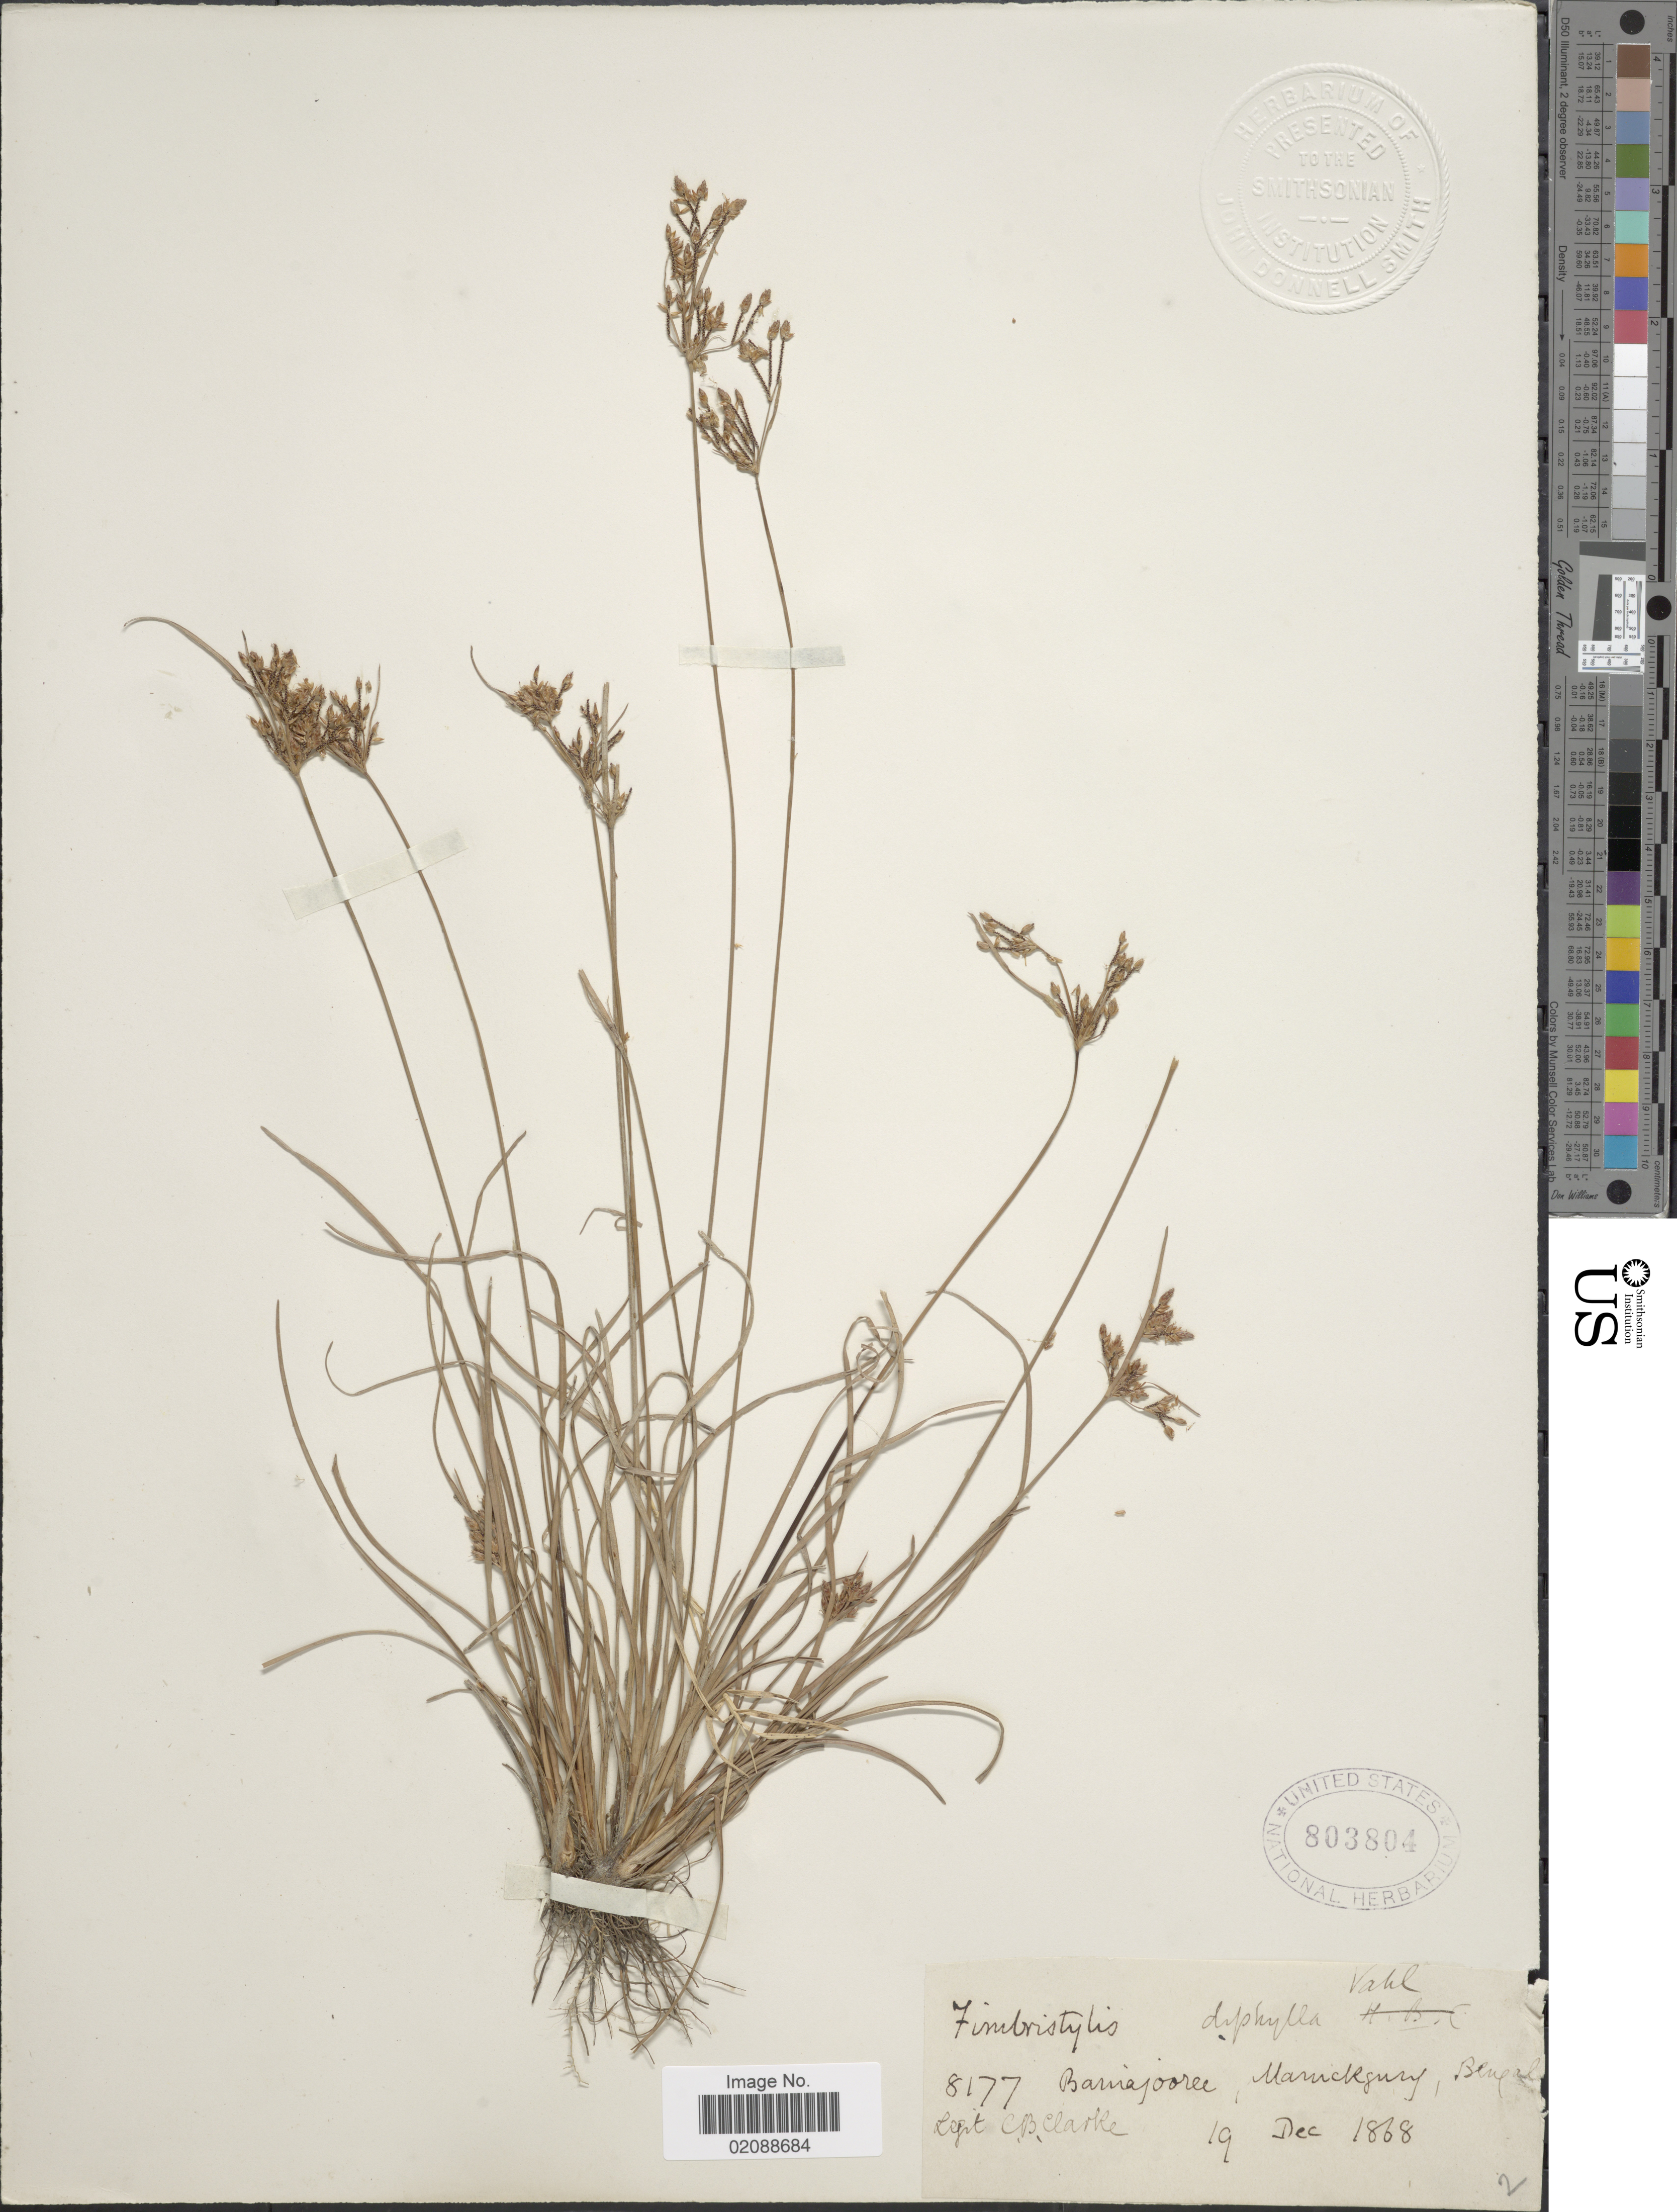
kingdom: Plantae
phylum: Tracheophyta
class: Liliopsida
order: Poales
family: Cyperaceae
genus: Fimbristylis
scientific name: Fimbristylis annua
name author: (All.) Roem. & Schult.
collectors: C. B. Clarke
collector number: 8177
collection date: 1868-12-19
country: India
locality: Barnajooree, Marickgury, Bengal [interpreted]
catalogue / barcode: US 803804